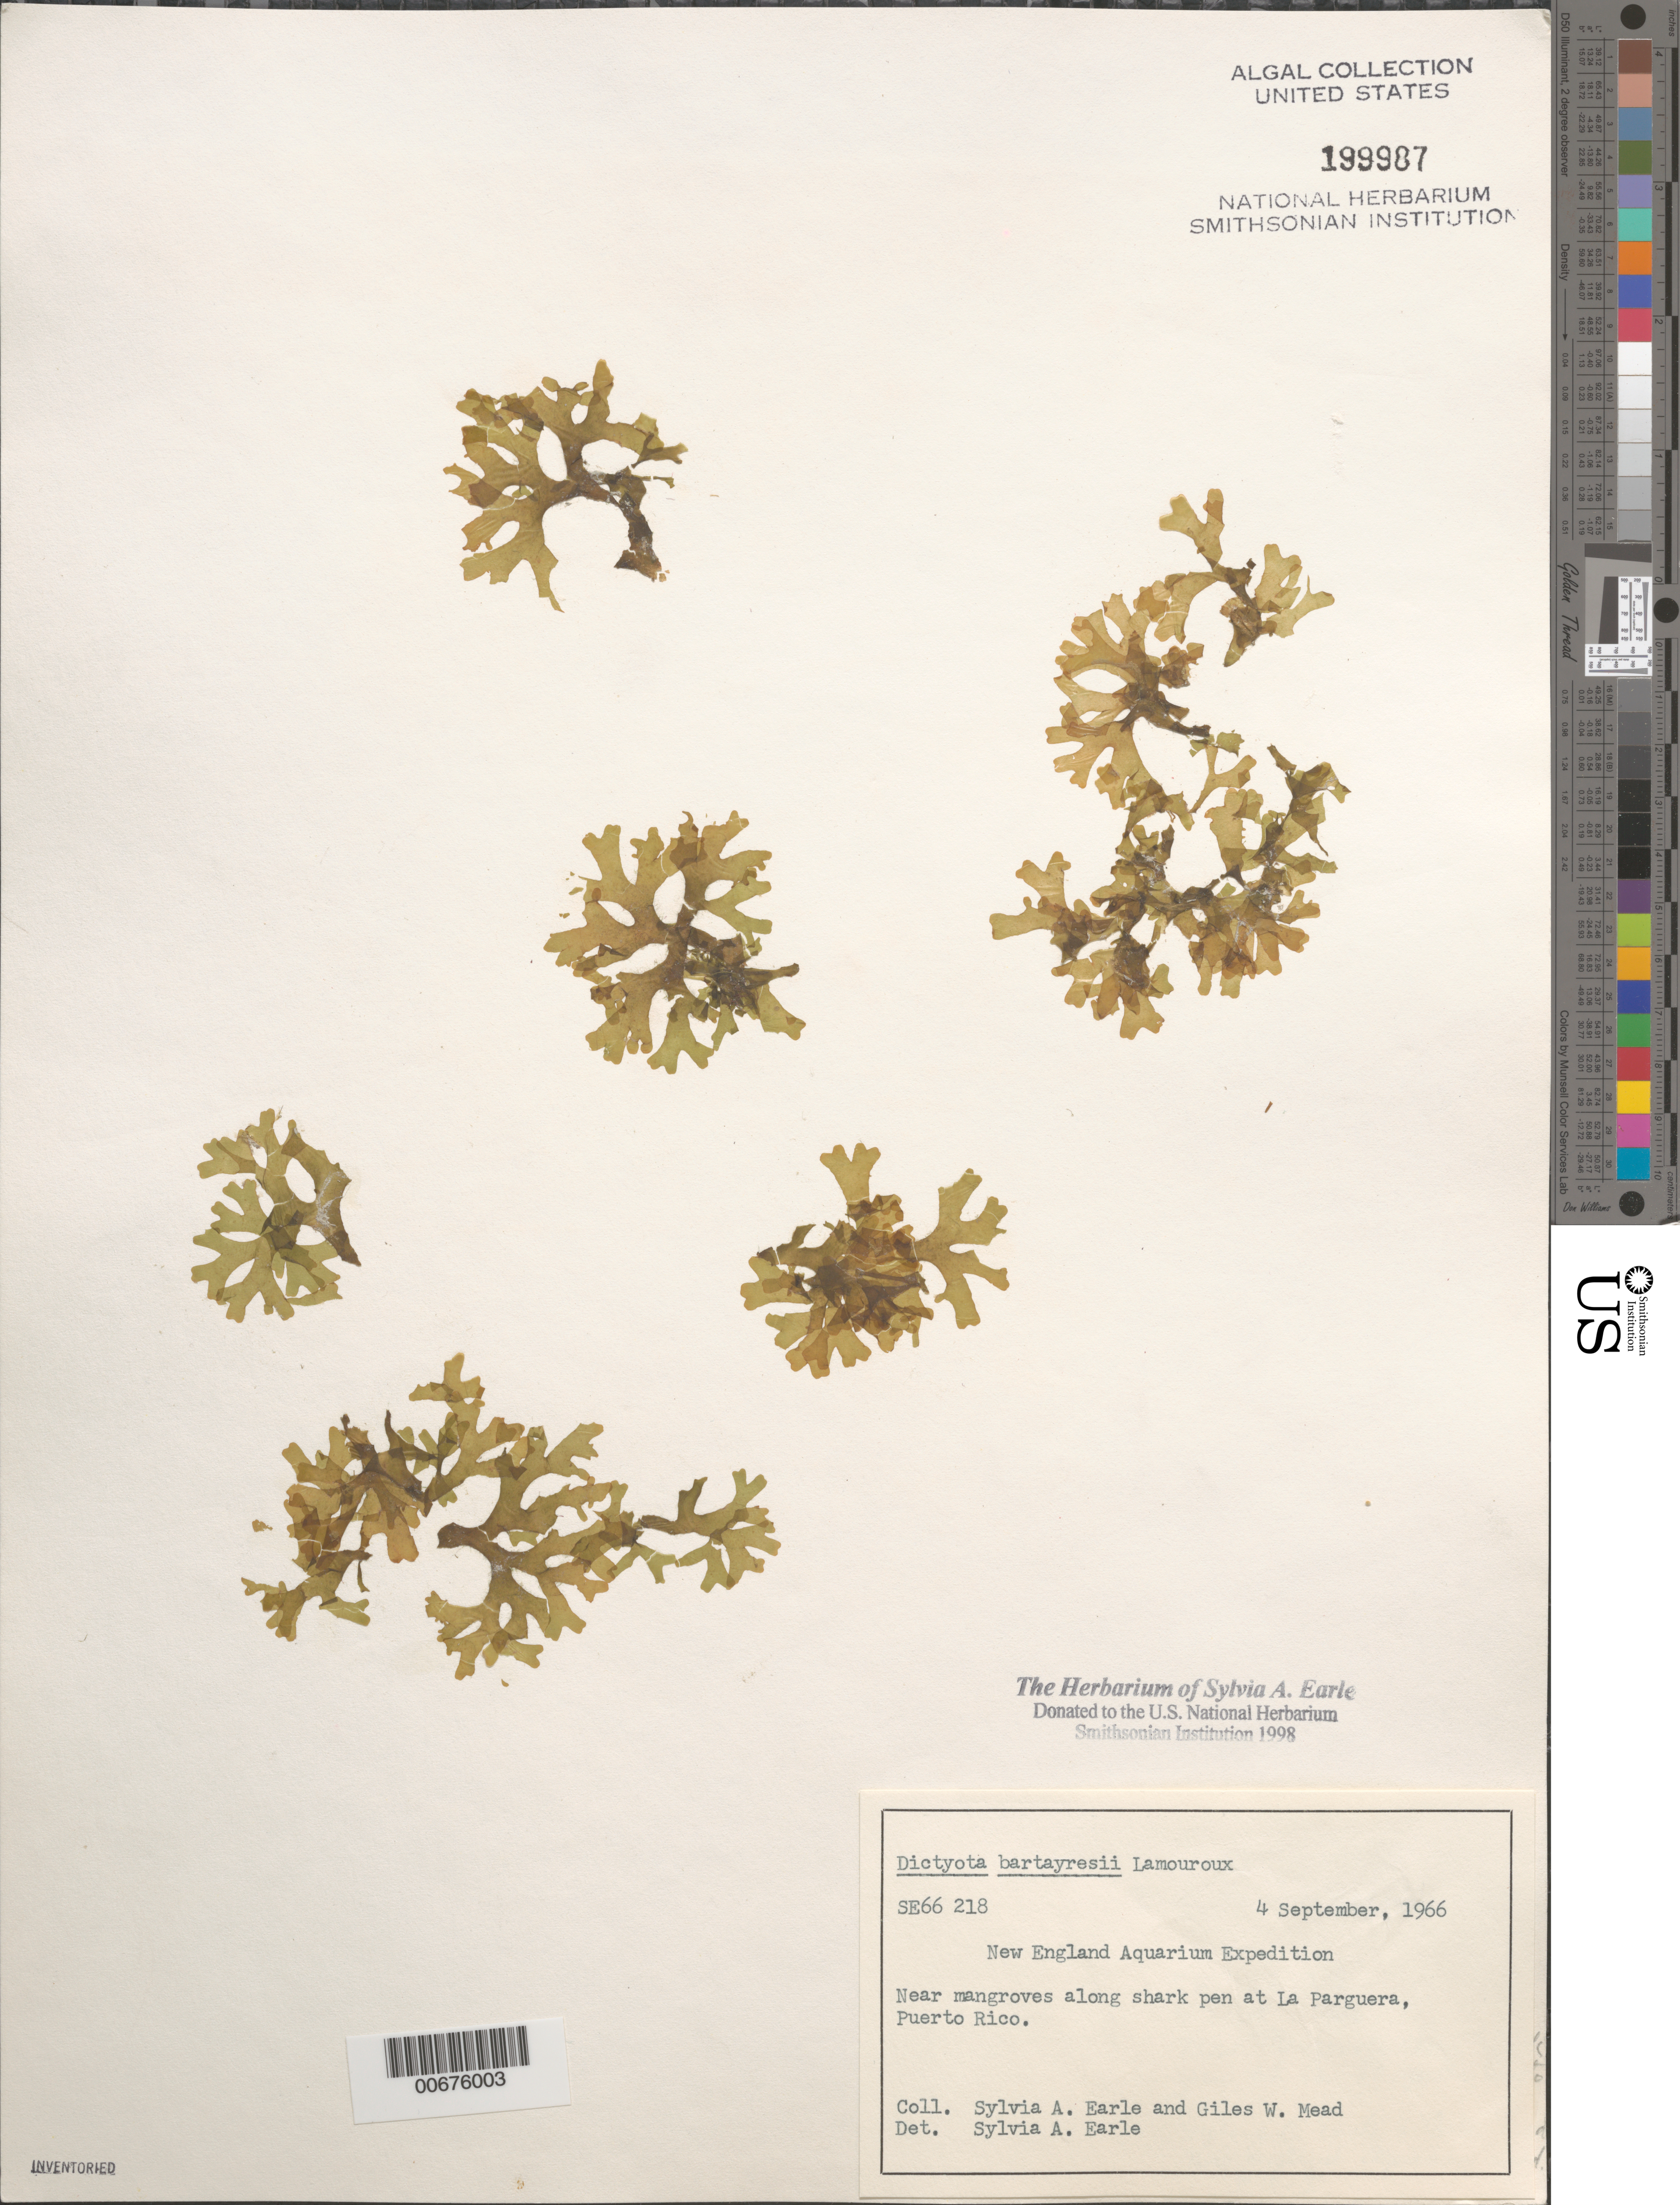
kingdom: Chromista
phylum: Ochrophyta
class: Phaeophyceae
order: Dictyotales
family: Dictyotaceae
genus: Dictyota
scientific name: Dictyota bartayresiana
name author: J.V.Lamouroux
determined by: Earle, S. A.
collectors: S. A. Earle & G. W. Mead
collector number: Se 66218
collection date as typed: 04 Sep 1966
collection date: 1966-09-04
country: Puerto Rico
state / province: Lajas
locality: La Parguera, Shark Pen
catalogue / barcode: US 199987